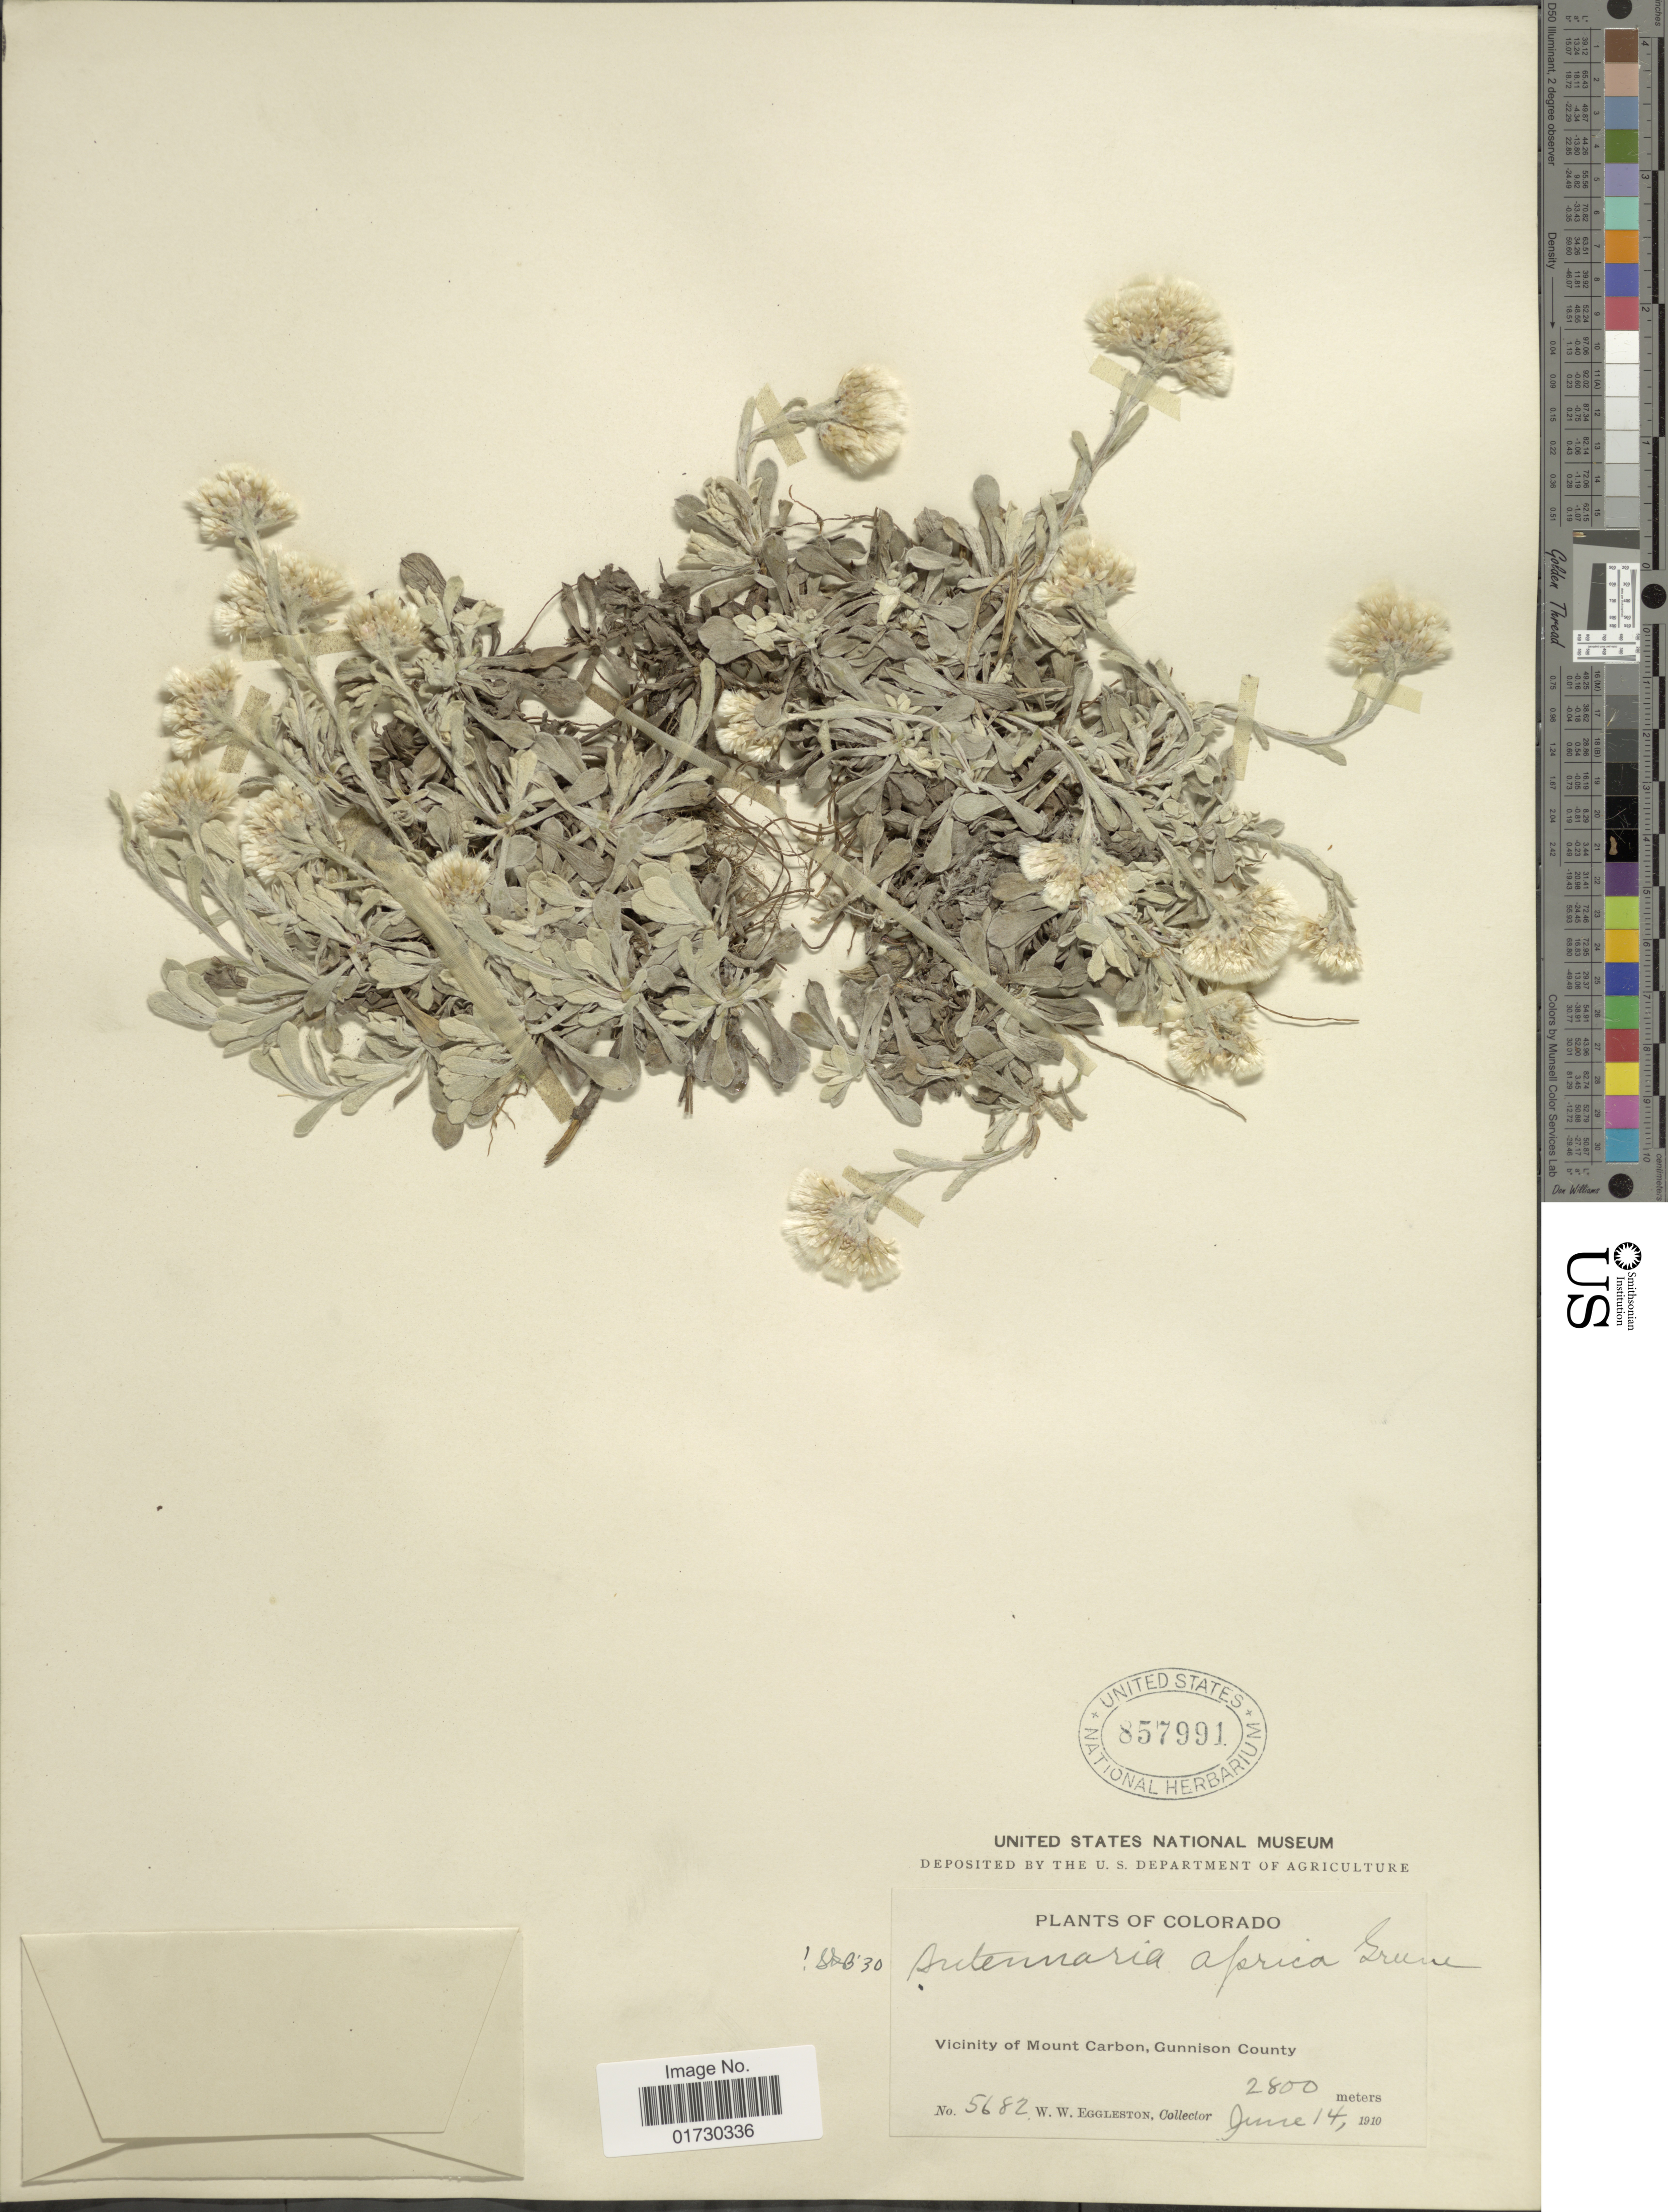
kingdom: Plantae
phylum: Tracheophyta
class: Magnoliopsida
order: Asterales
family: Asteraceae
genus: Antennaria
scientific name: Antennaria aprica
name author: Greene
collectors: W. W. Eggleston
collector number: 5682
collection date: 1910-06-14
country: United States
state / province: Colorado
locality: Vicinity of Mount Carbon, Gunnison County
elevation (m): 2800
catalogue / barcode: US 857991